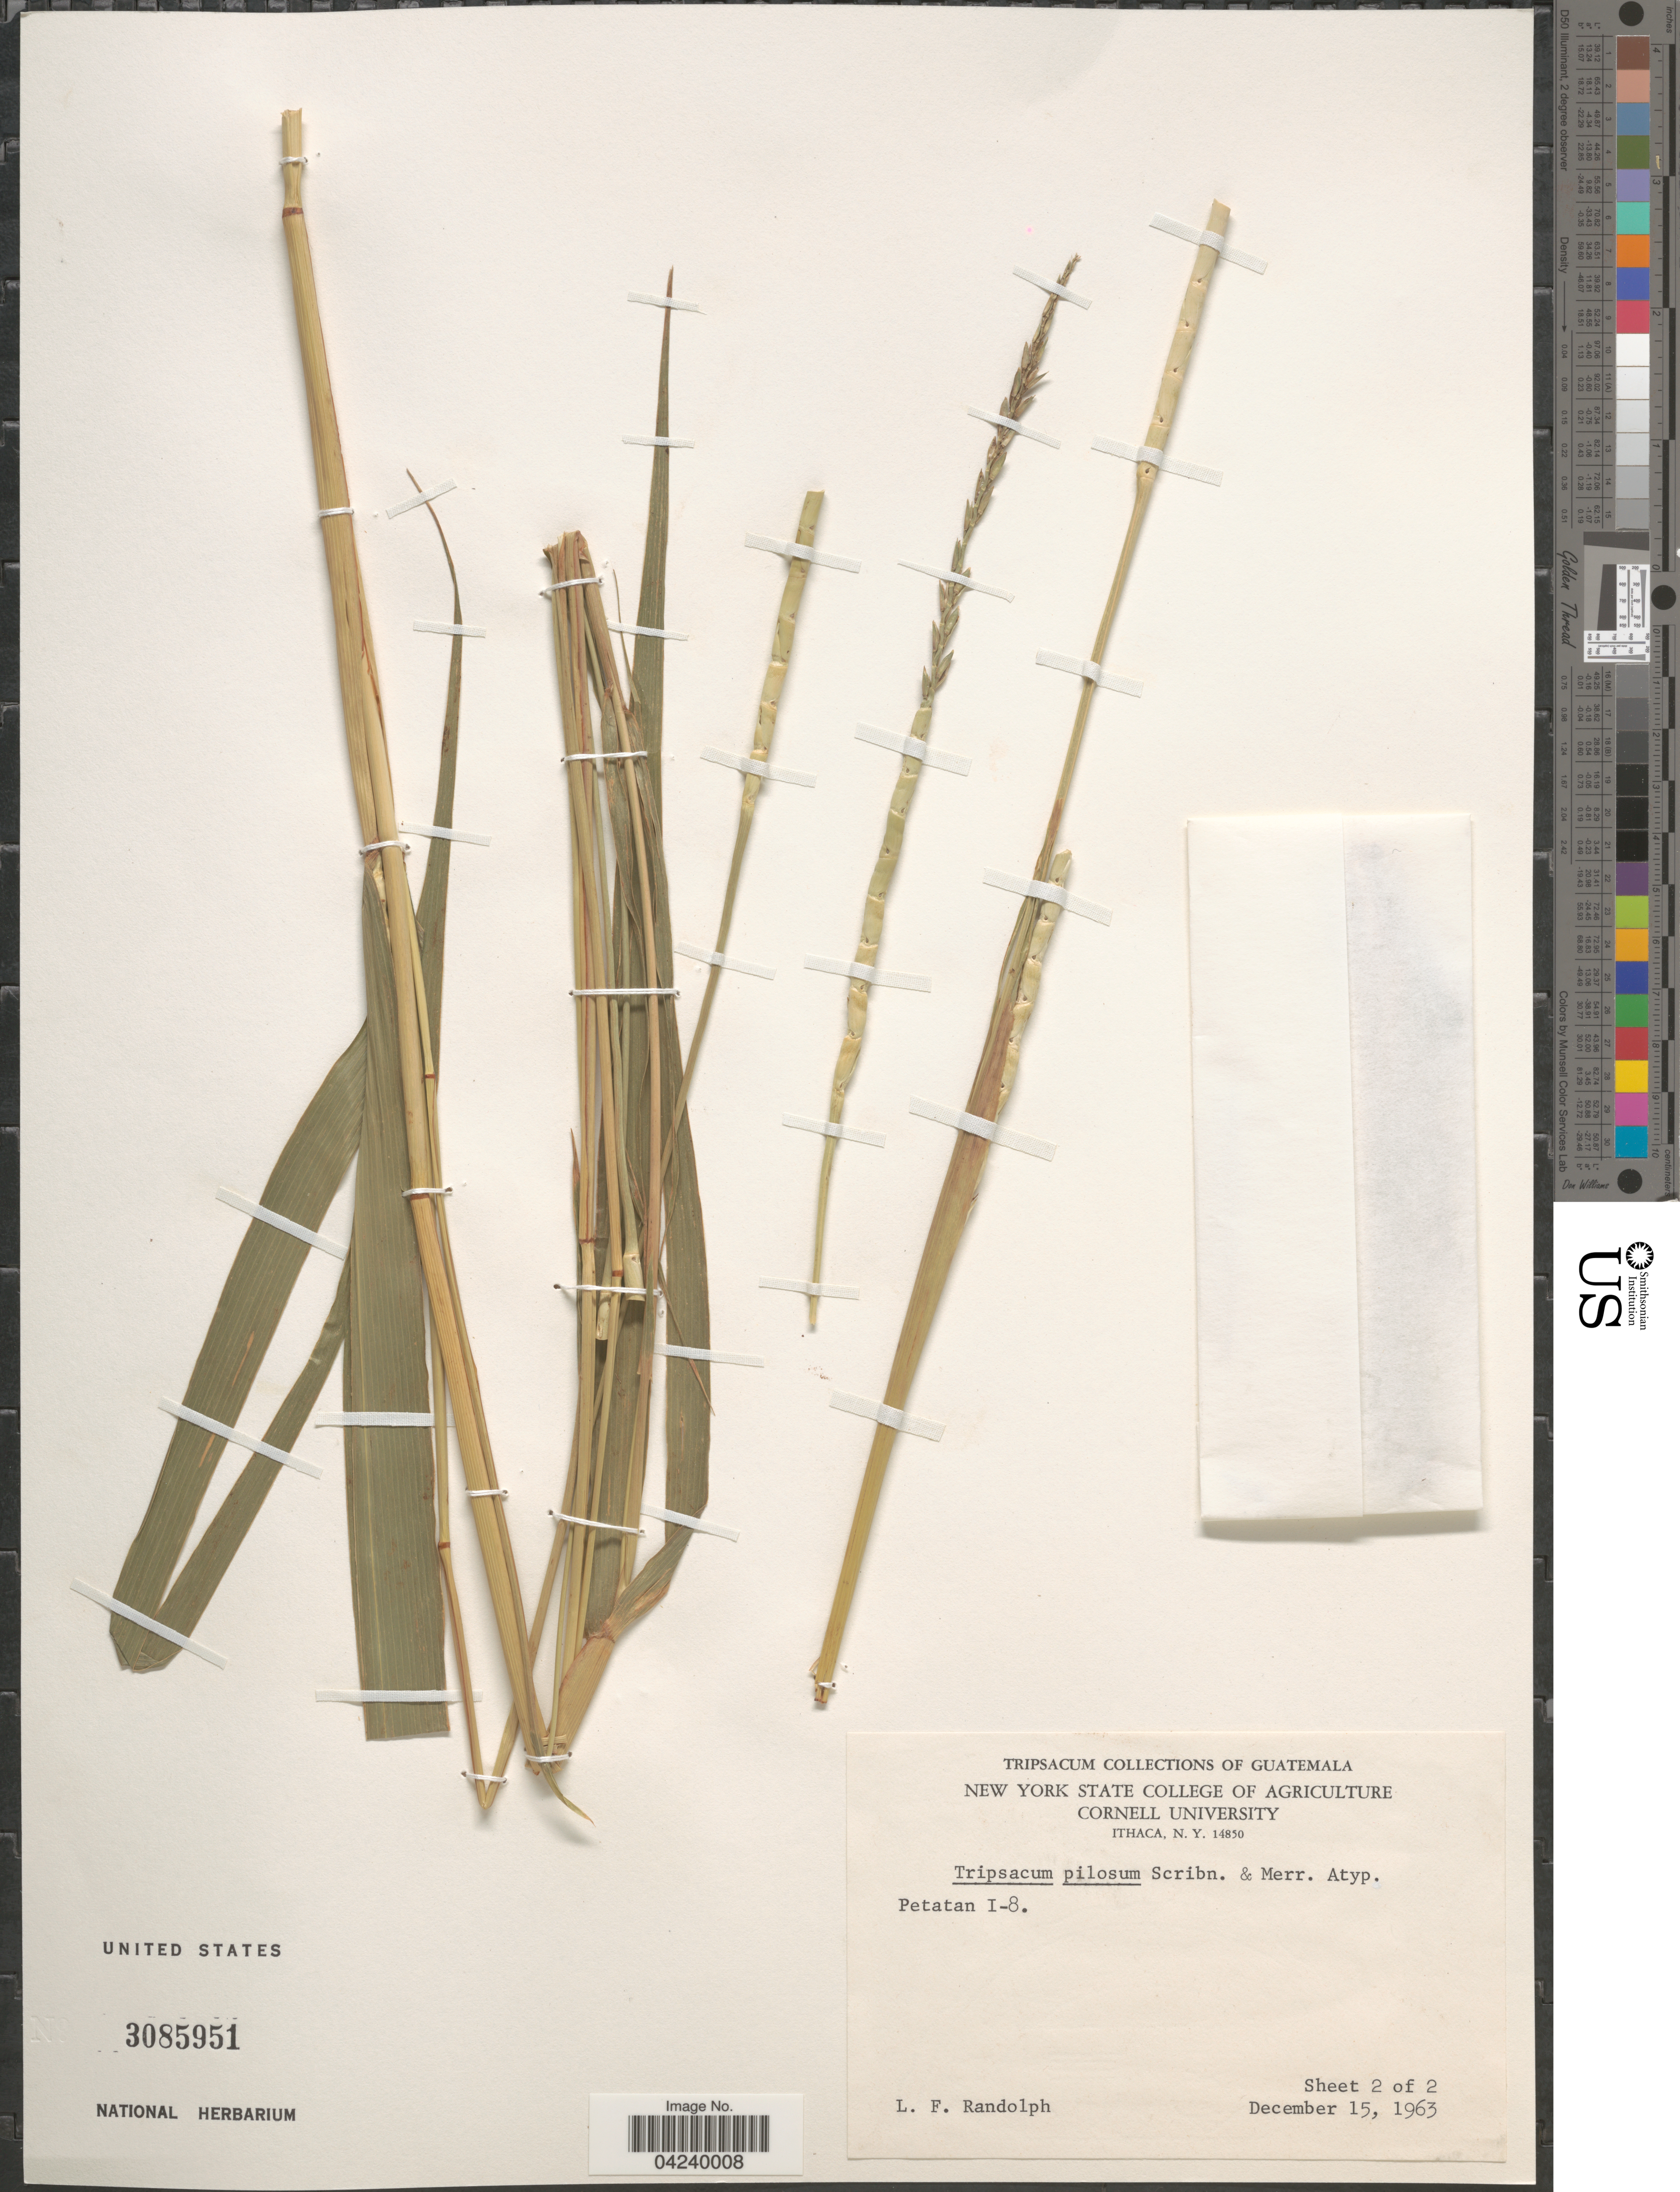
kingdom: Plantae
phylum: Tracheophyta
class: Liliopsida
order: Poales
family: Poaceae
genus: Tripsacum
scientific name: Tripsacum pilosum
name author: Scribn. & Merr.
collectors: L. F. Randolph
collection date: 1963-12-15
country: Guatemala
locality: Petatan I-8 [unsure placement].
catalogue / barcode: US 3085951